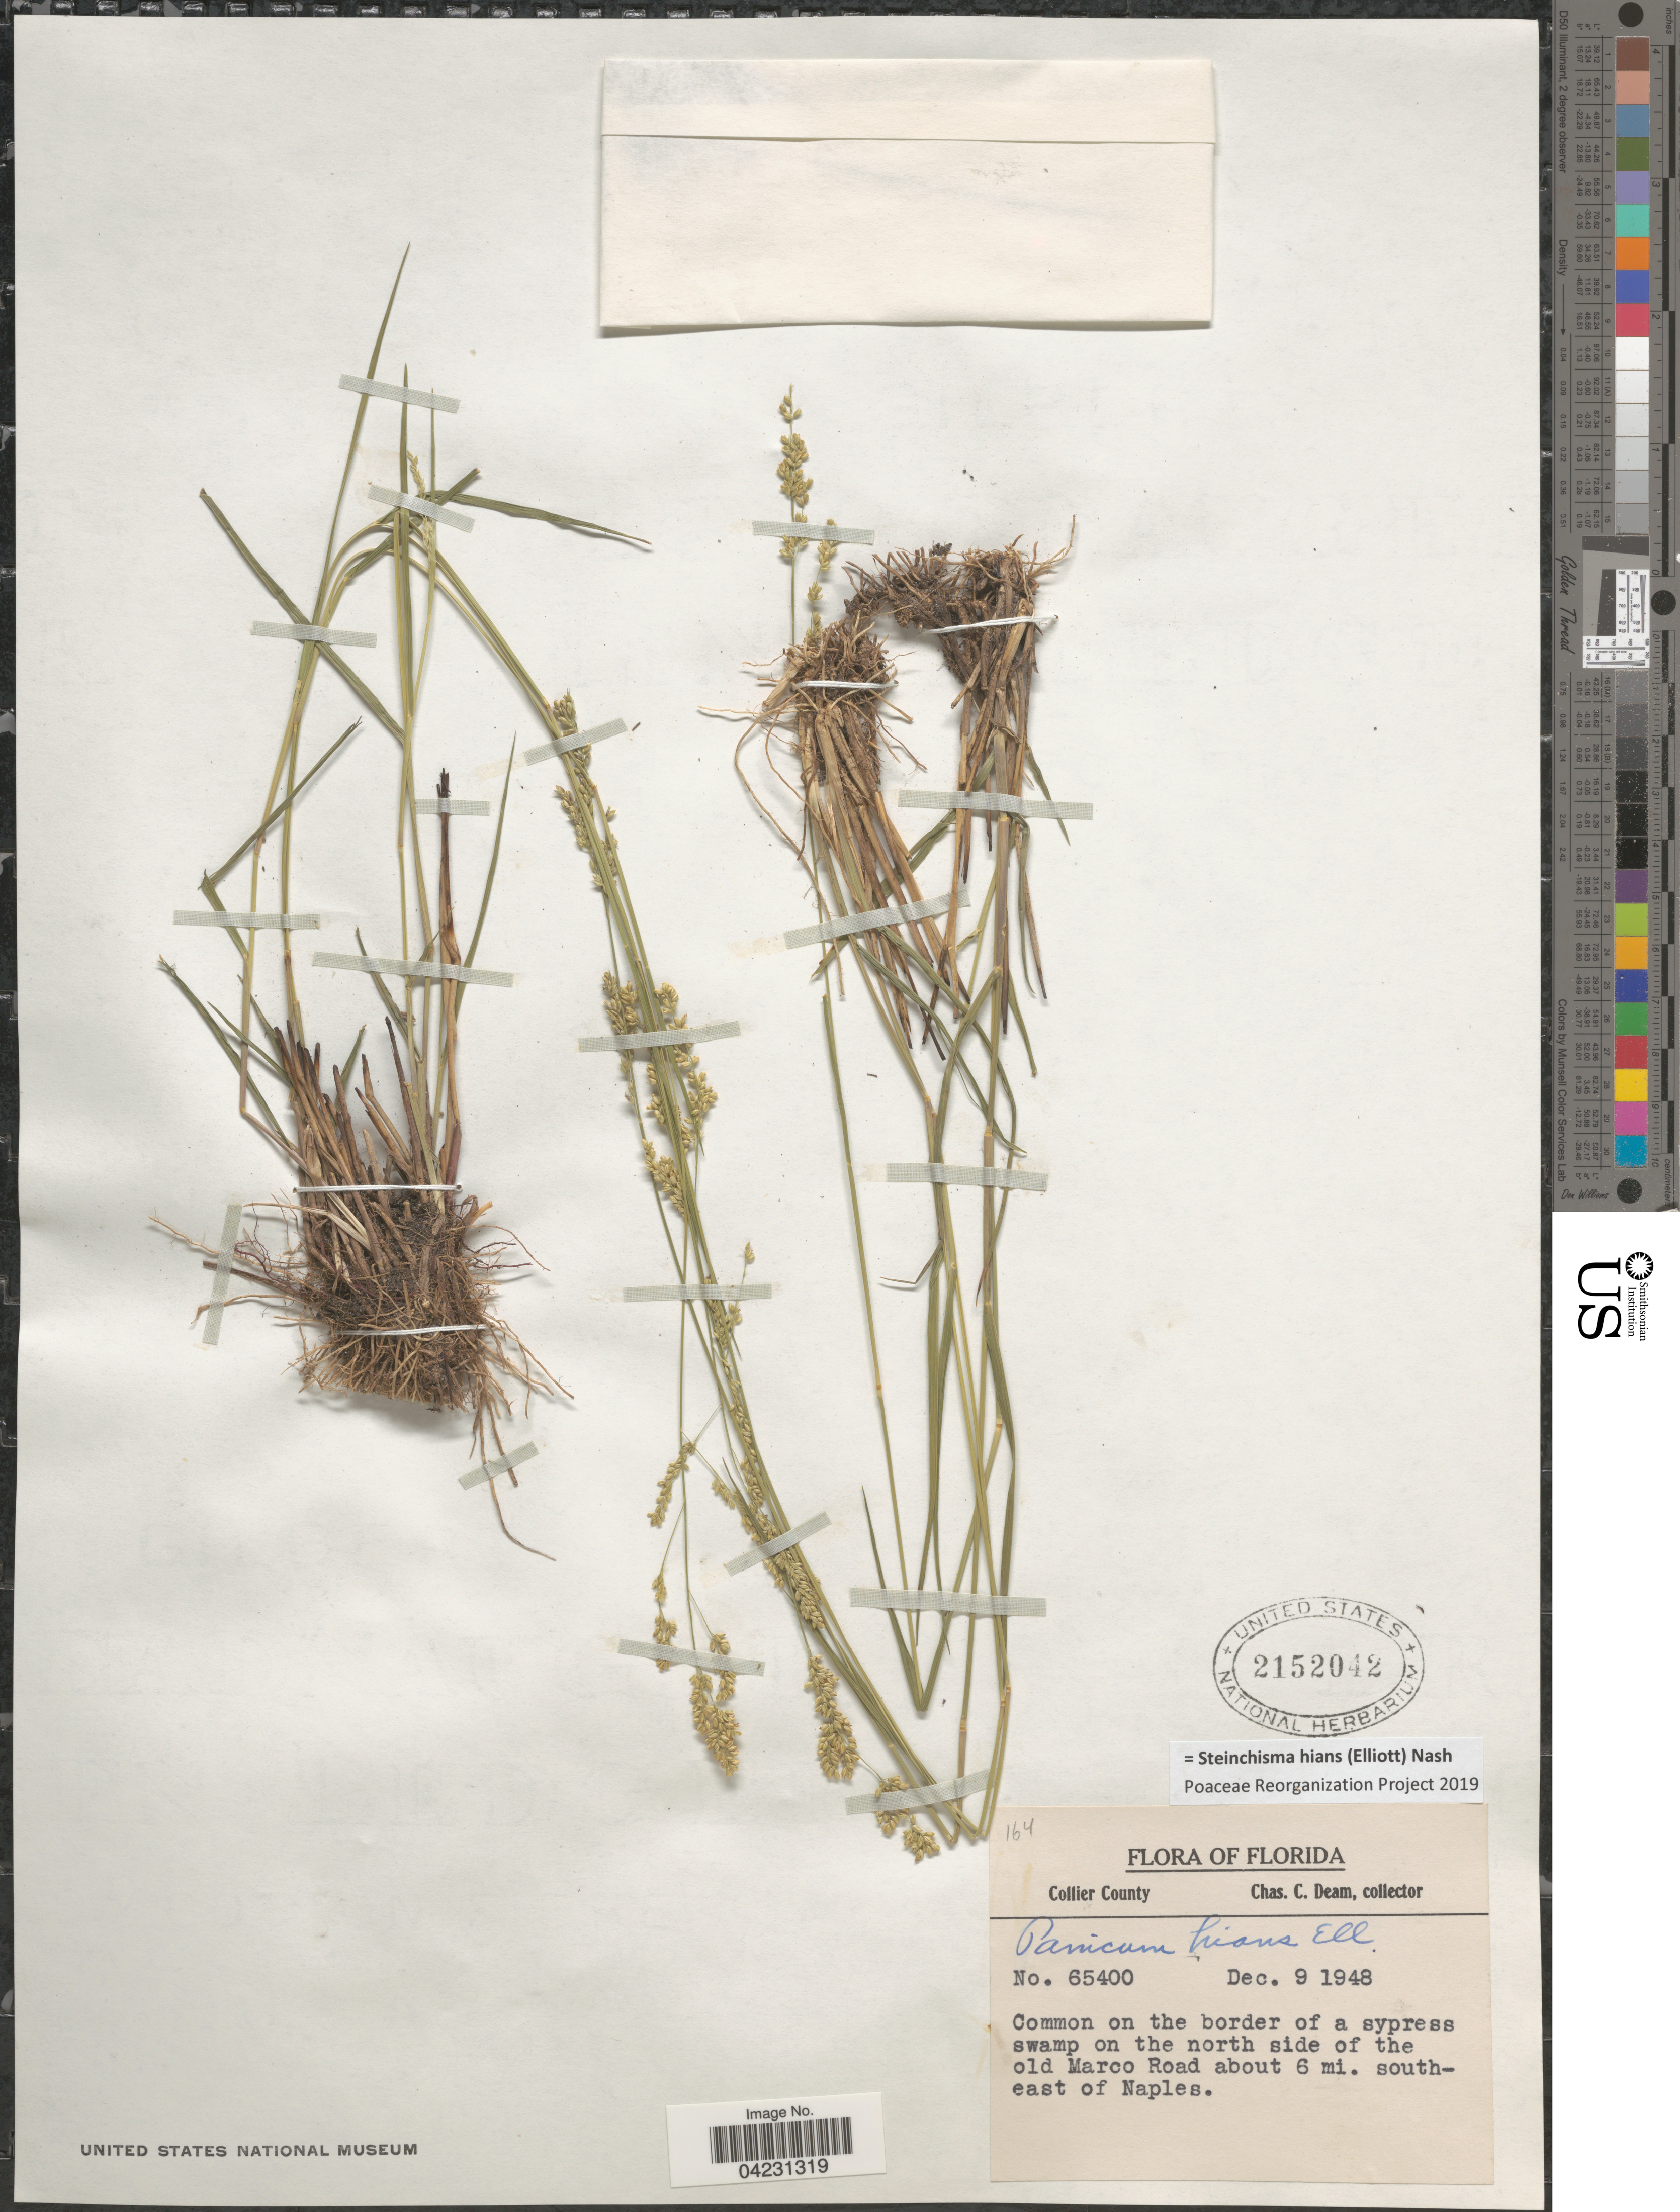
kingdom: Plantae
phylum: Tracheophyta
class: Liliopsida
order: Poales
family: Poaceae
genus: Steinchisma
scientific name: Steinchisma hians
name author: (Elliott) Nash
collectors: C. C. Deam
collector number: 65400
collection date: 1948-12-09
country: United States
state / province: Florida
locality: Collier County. Common on the border of a sypress swamp on the north side of the old Marco Road about 6 mi. southeast of Naples.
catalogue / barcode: US 2152042